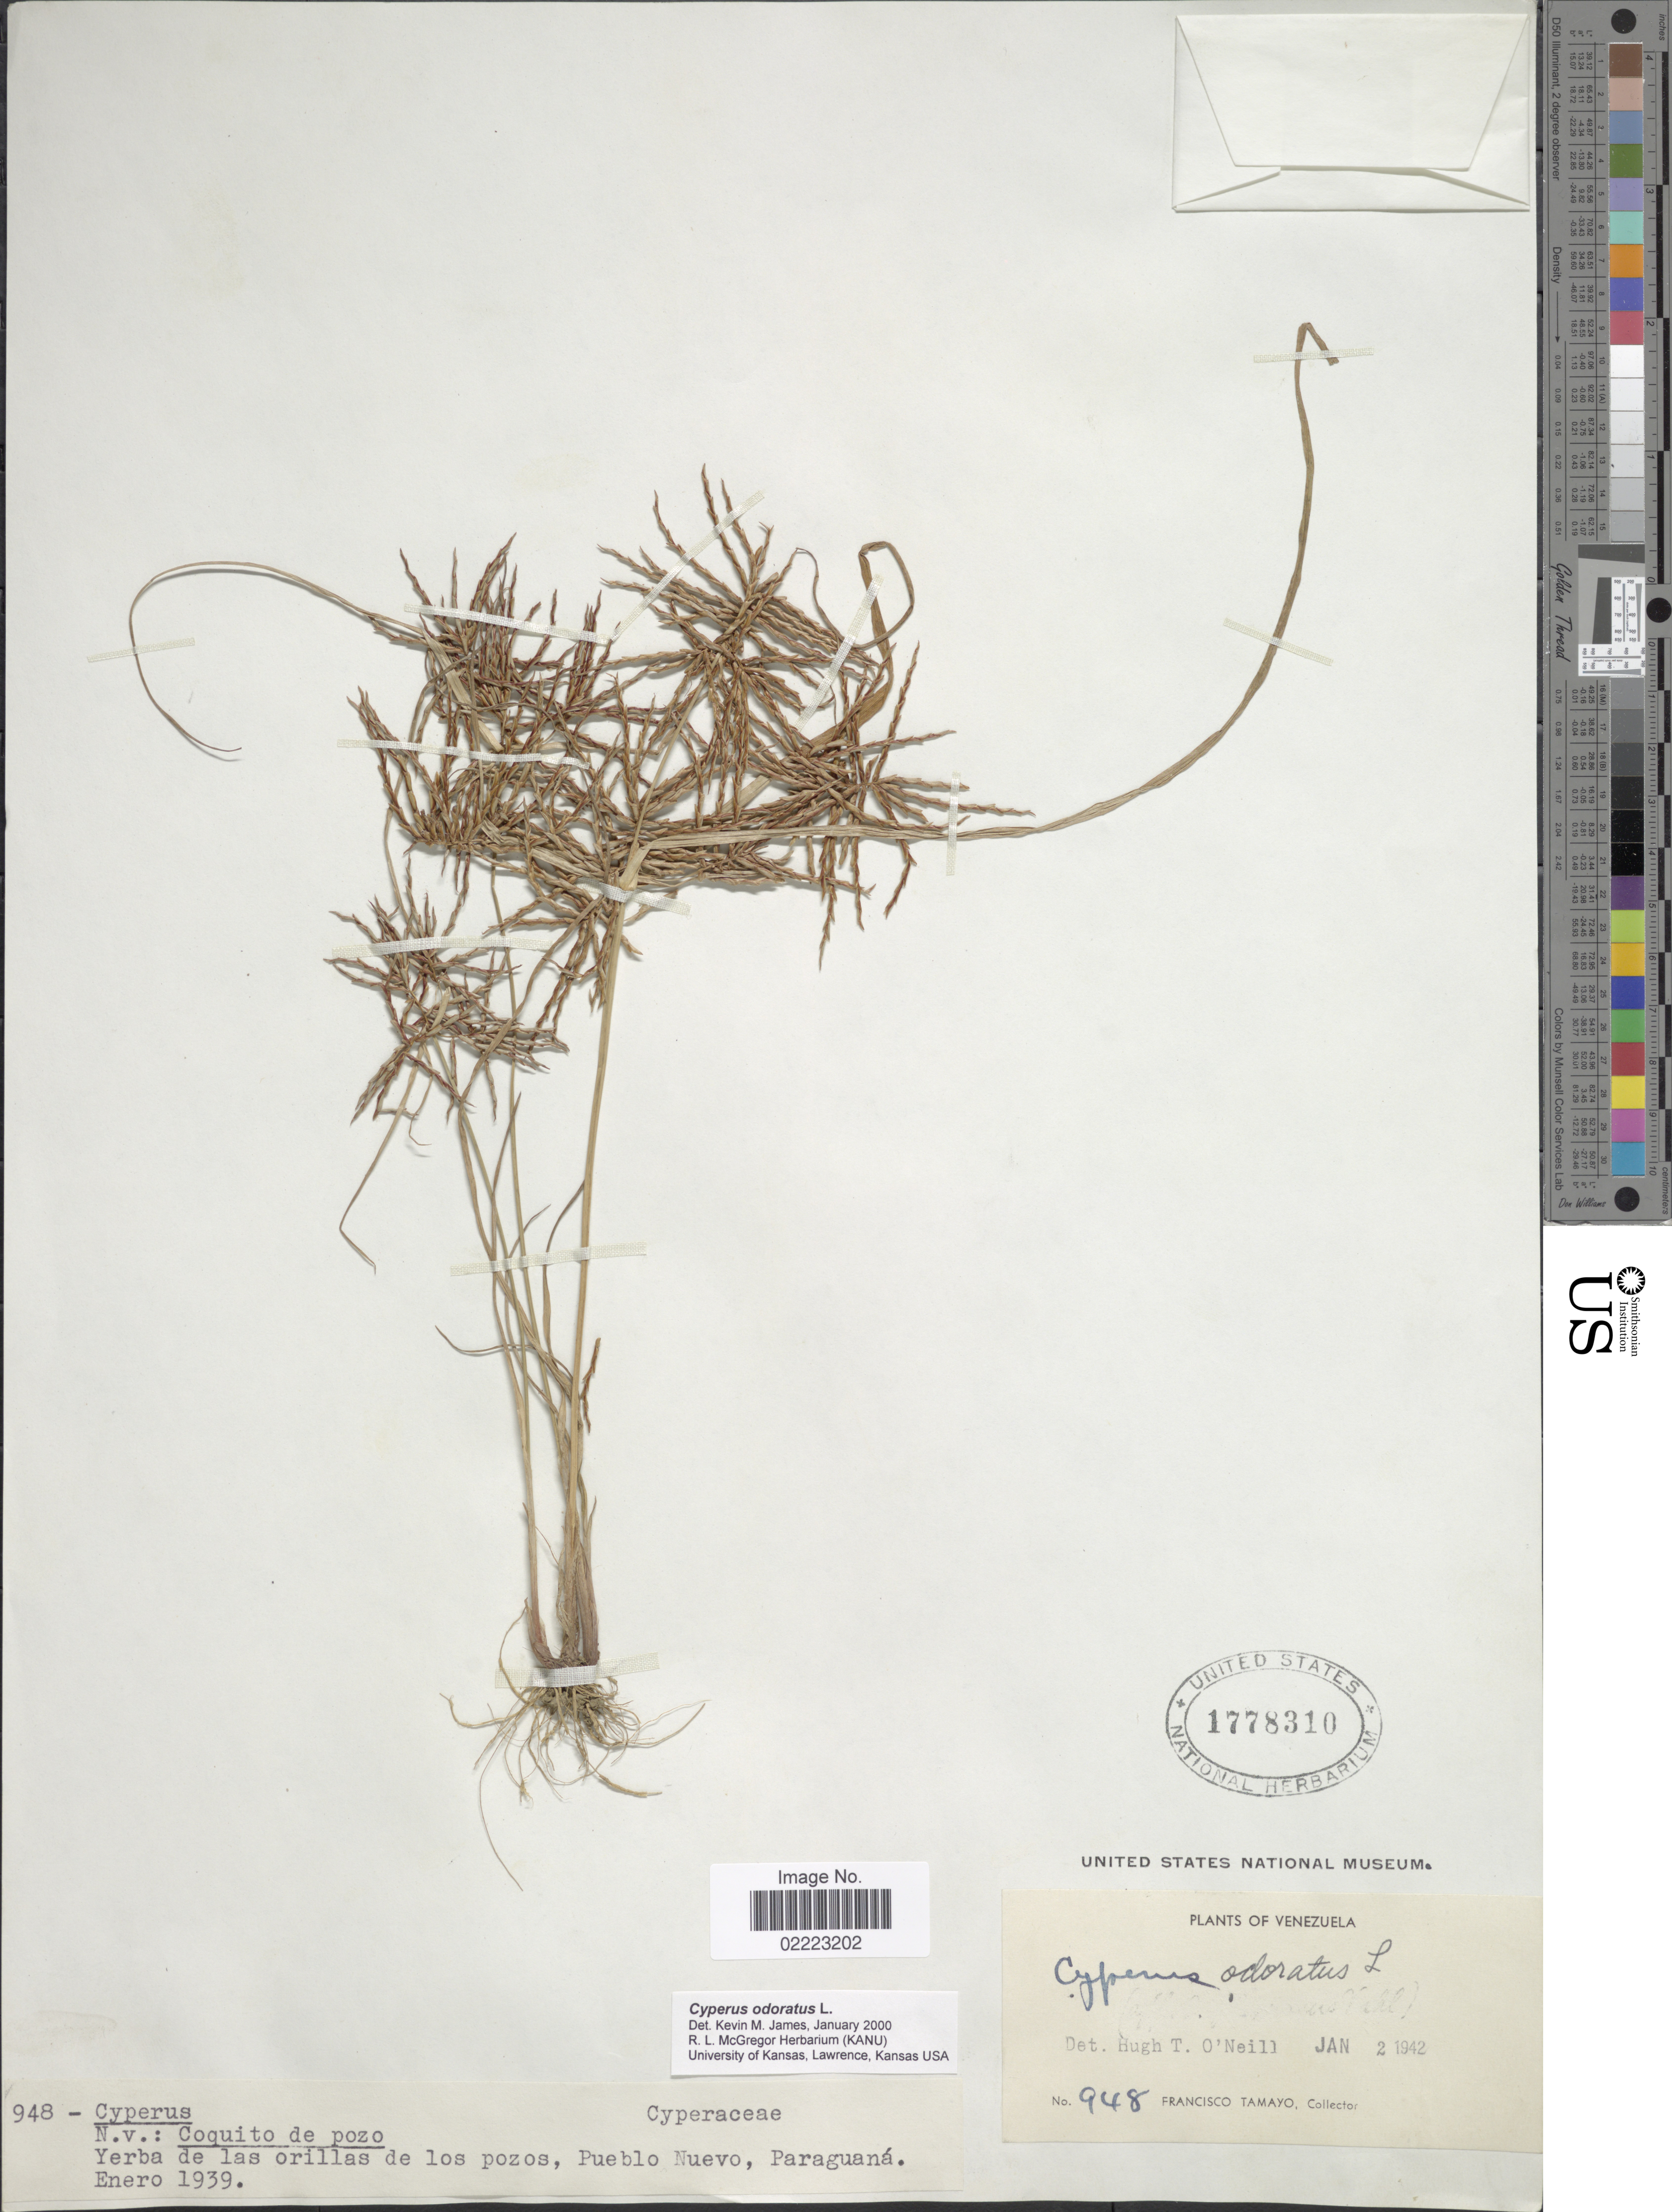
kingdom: Plantae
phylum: Tracheophyta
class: Liliopsida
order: Poales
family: Cyperaceae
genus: Cyperus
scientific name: Cyperus odoratus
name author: L.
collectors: F. Tamayo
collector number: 948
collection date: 1939-01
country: Venezuela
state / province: Falcón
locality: Yerba de las orillas de los pozos, Pueblo Nuevo, Paraguaná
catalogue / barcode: US 1778310